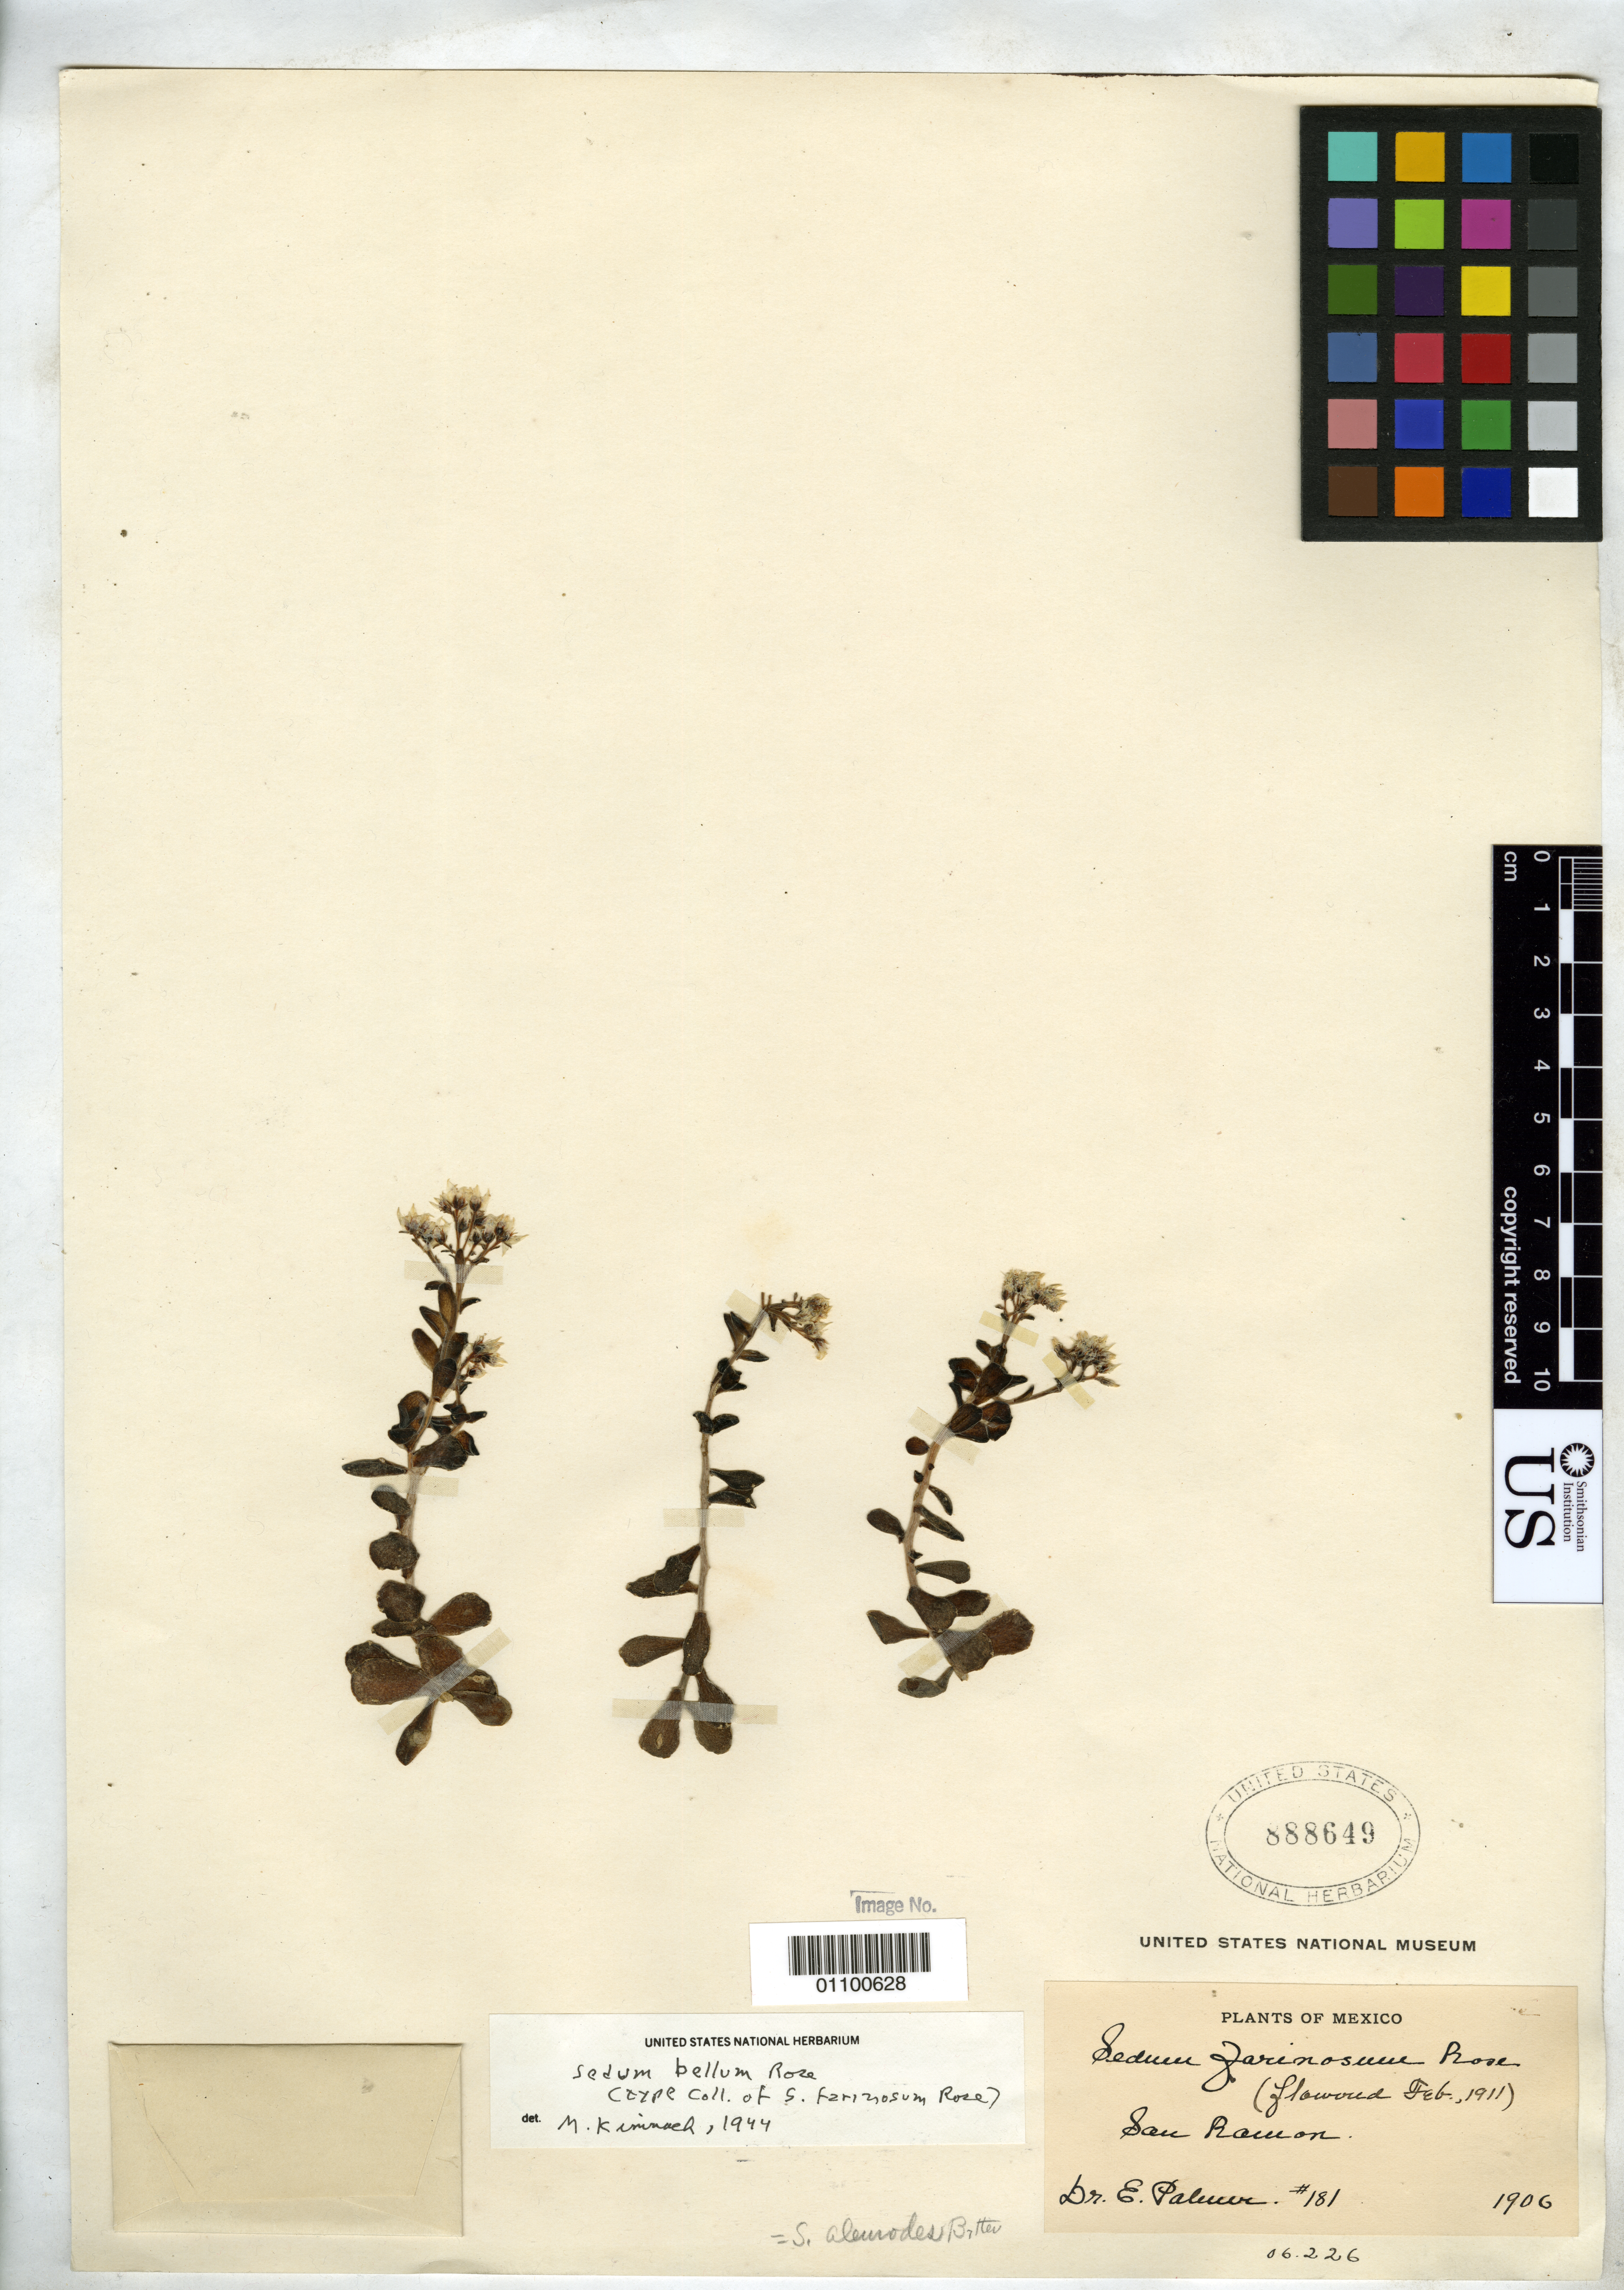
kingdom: Plantae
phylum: Tracheophyta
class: Magnoliopsida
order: Saxifragales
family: Crassulaceae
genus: Sedum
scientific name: Sedum farinosum Rose, nom. illeg.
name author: Rose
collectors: E. Palmer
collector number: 181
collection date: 1906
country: Mexico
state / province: Durango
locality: San Ramon.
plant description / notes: "06.226" [=cultivated plant accession number], "flowered Feb., 1911" Annotated by Kimnach (1944) as "type coll."; presumably original material (paratype?) but not type collection; this specimen made from cultivated plant, fl. Feb. 1911.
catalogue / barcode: US 888649